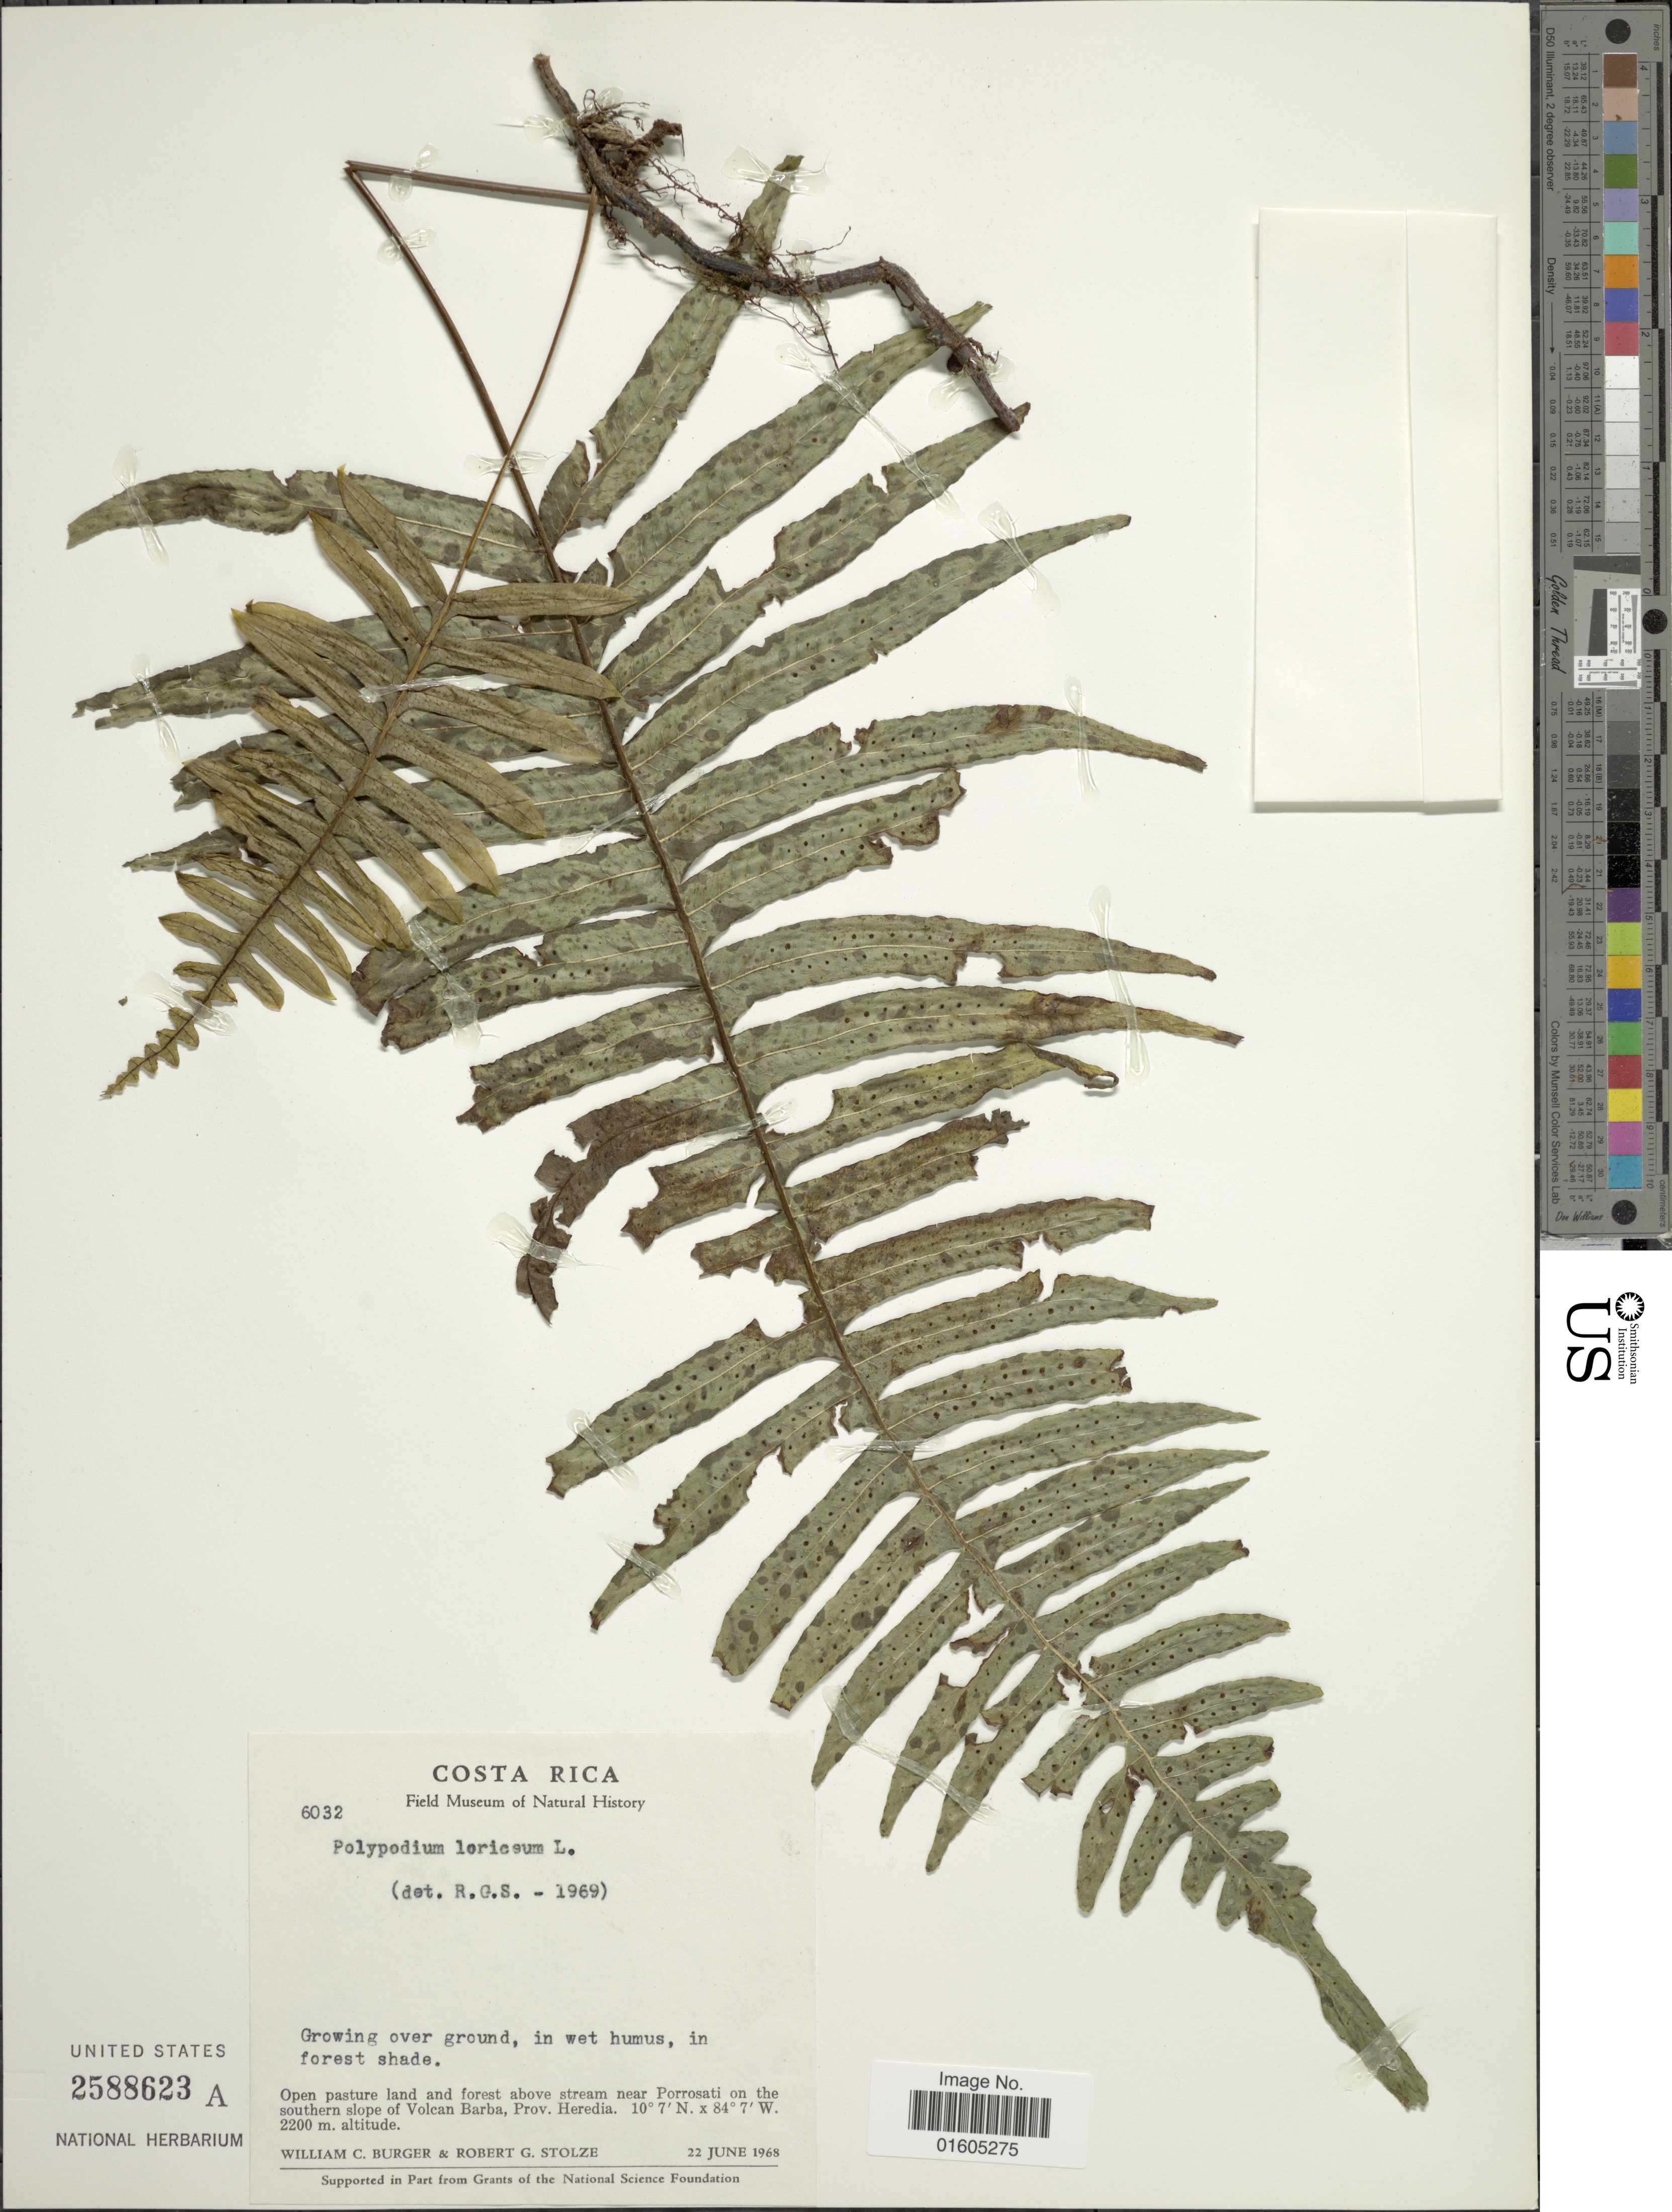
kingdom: Plantae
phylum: Tracheophyta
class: Polypodiopsida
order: Polypodiales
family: Polypodiaceae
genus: Serpocaulon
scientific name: Serpocaulon loriceum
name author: (L.) A.R. Sm.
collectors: W. Burger & R. G. Stolze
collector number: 6032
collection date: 1968-06-22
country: Costa Rica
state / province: Heredia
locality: Costa Rica. Open pasture land and forest above stream near Porrosati on the southern slope of Volcan Barba, Prov. Heredia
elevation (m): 2200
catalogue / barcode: US 2588623A